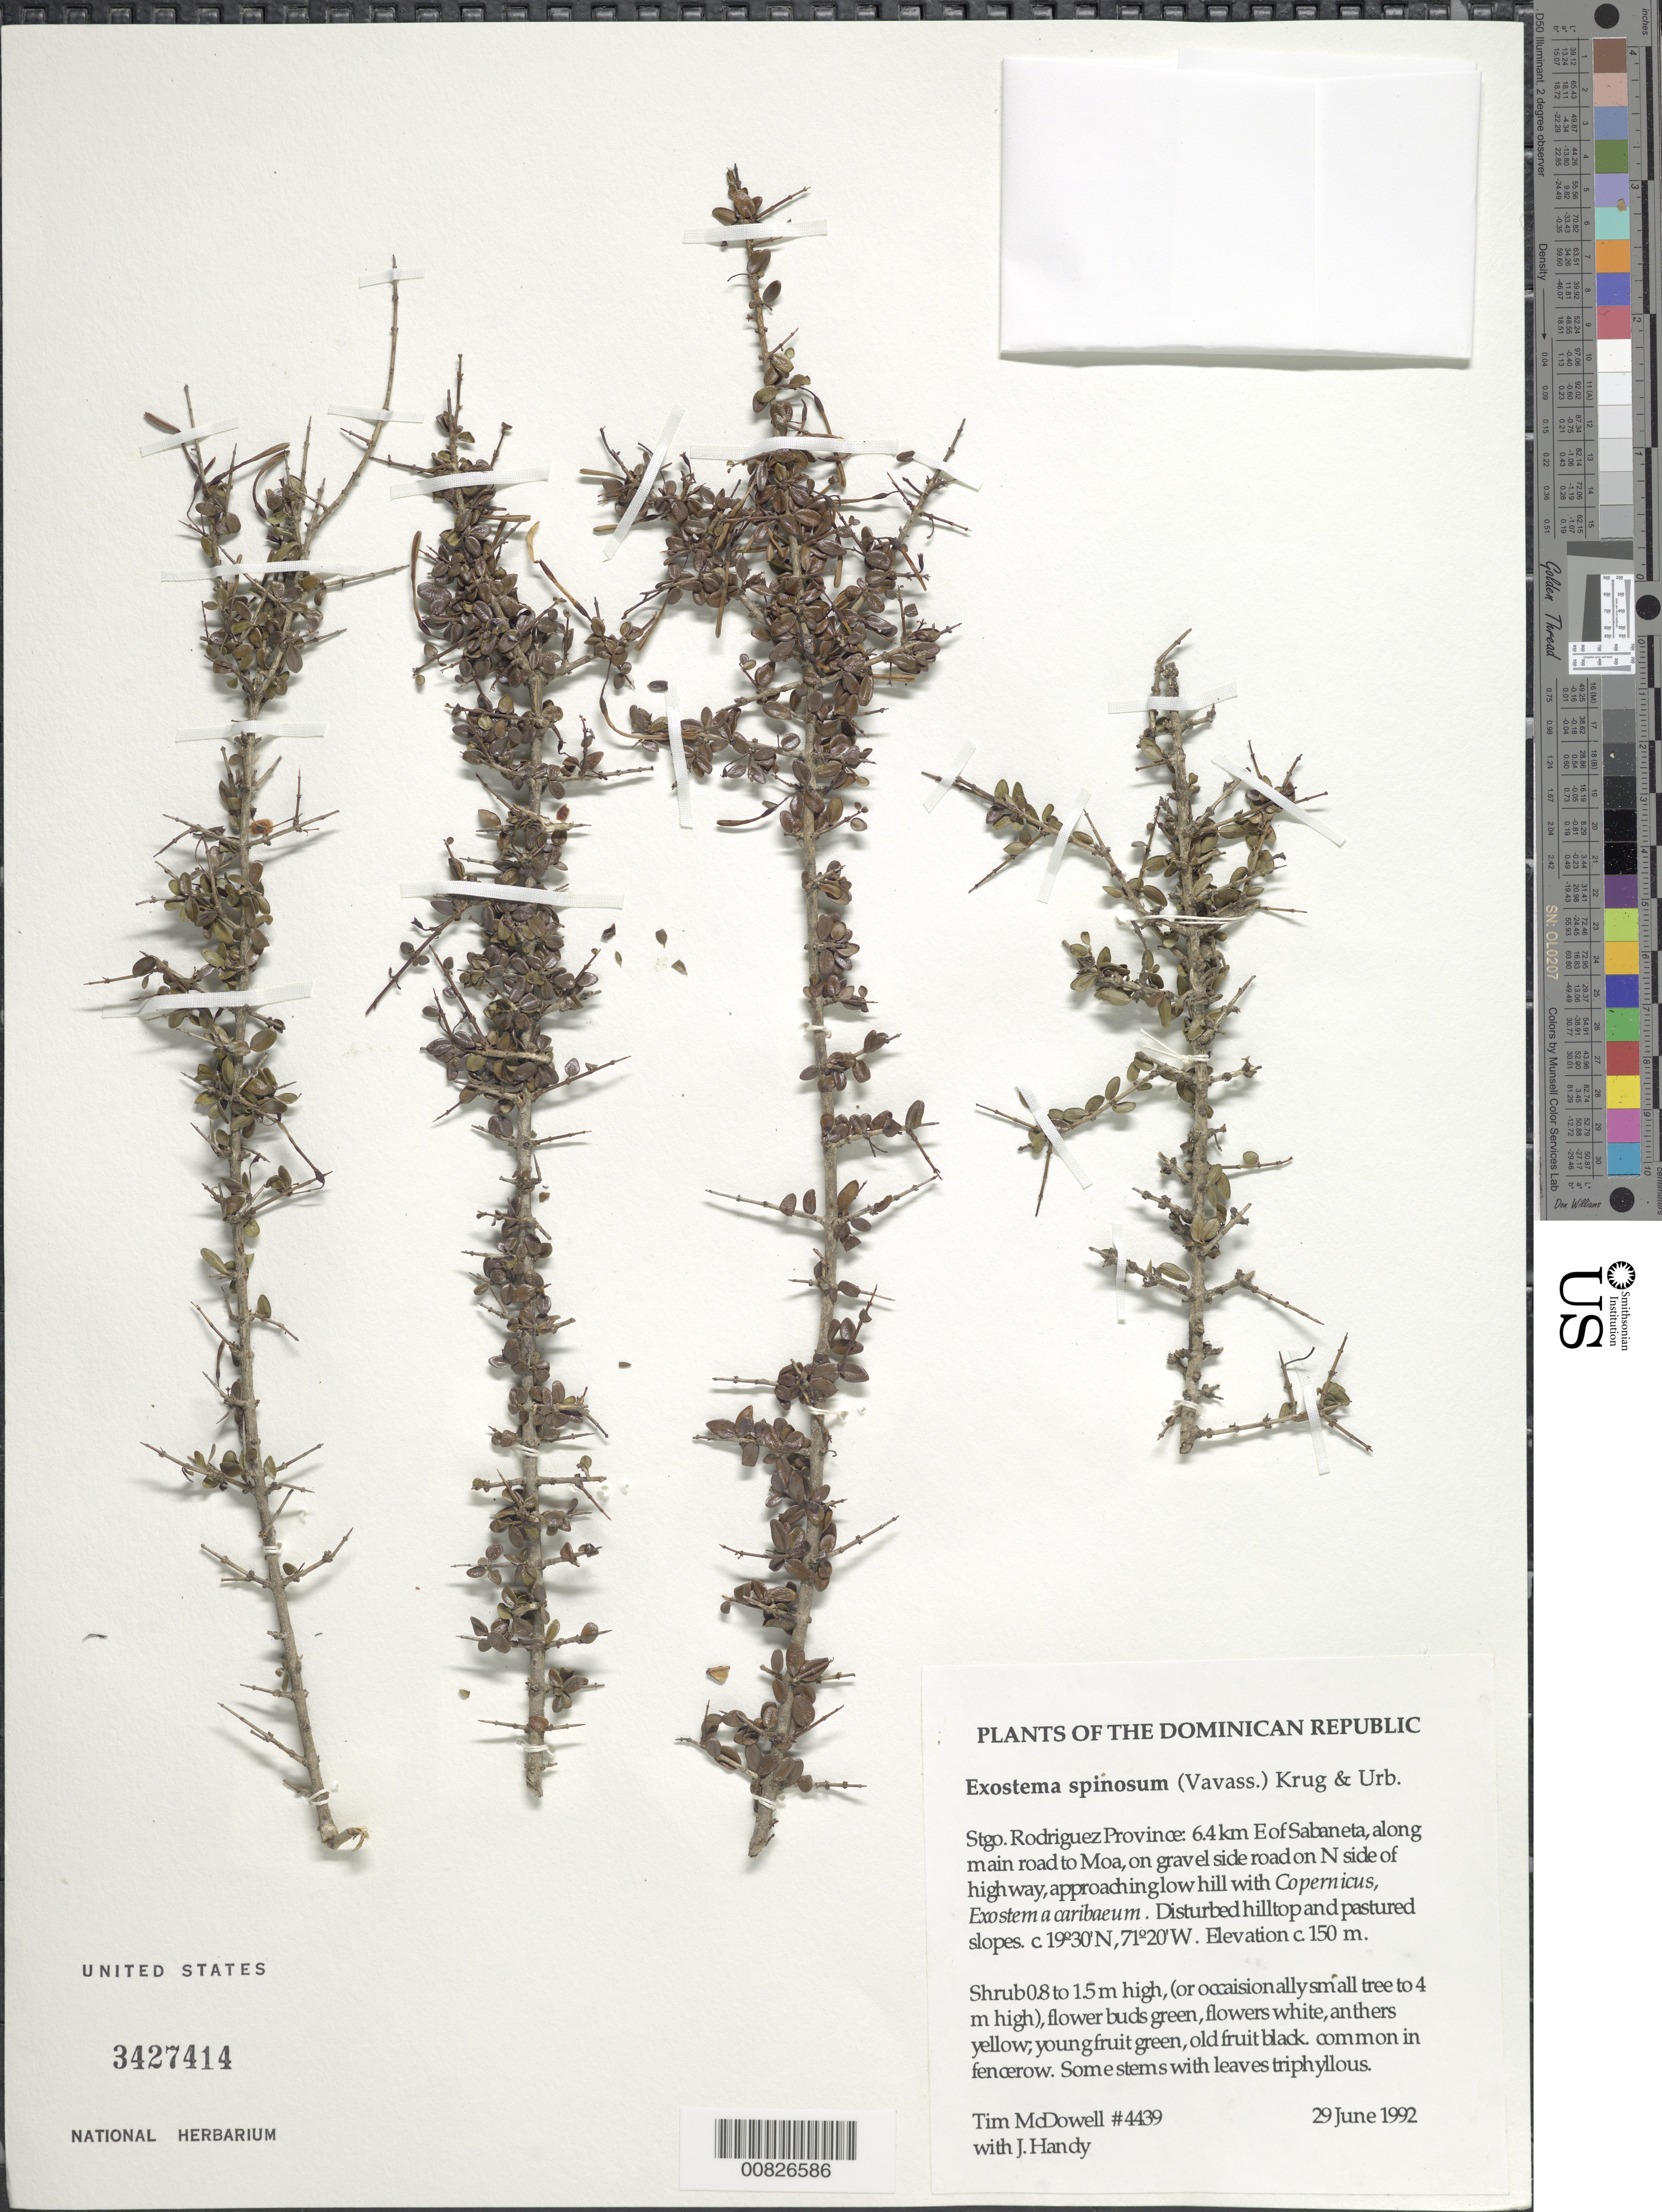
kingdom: Plantae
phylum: Tracheophyta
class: Magnoliopsida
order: Gentianales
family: Rubiaceae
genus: Exostema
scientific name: Exostema spinosum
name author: (Vavass.) Krug & Urb.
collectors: T. McDowell & J. Handy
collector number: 4439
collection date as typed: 29 Jun 1992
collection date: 1992-06-29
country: Dominican Republic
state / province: Santiago Rodríguez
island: Hispaniola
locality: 6.4 km E of Sabaneta along main road to Moa, on gravel side road on N side of highway, approaching low hill (Copernicus, Exostema a caribaeum). Disturbed hilltop and pastured slopes.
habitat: Fencerow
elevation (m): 150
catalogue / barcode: US 3427414